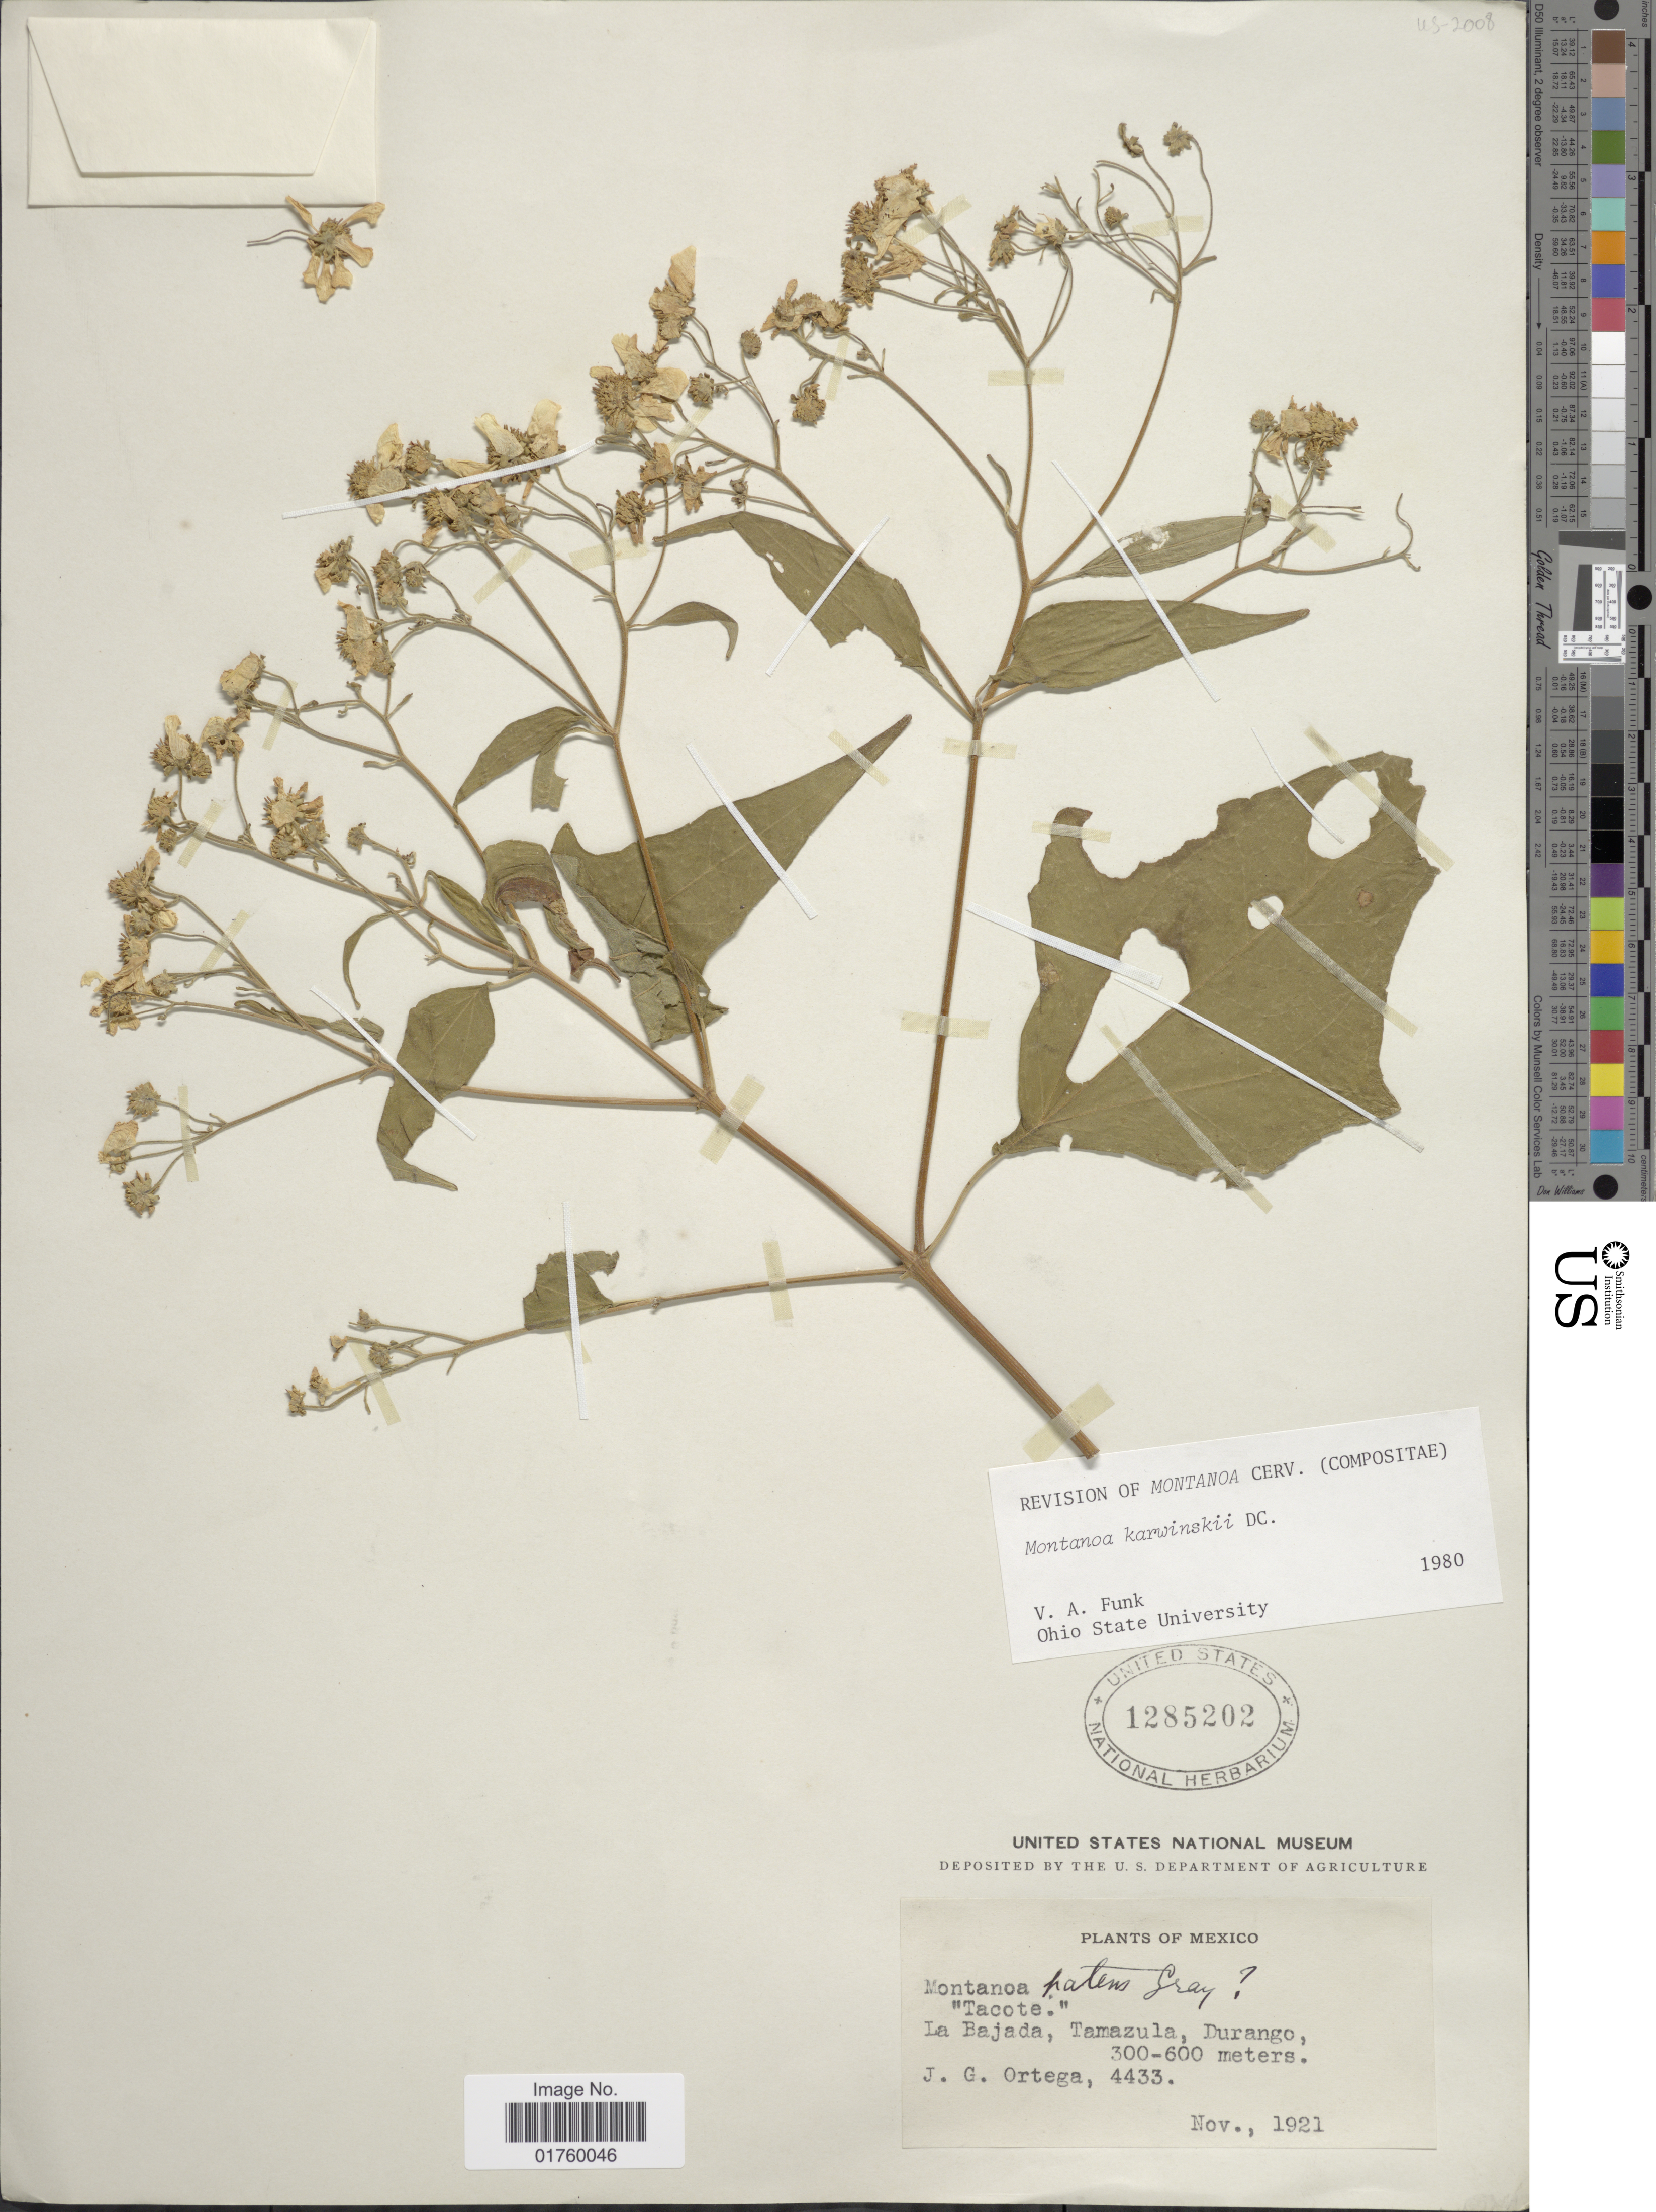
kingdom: Plantae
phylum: Tracheophyta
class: Magnoliopsida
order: Asterales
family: Asteraceae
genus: Montanoa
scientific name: Montanoa karwinskii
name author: DC.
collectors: J. Ortega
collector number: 4433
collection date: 1921-11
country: Mexico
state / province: Durango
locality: Tacote.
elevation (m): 300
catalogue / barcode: US 1285202